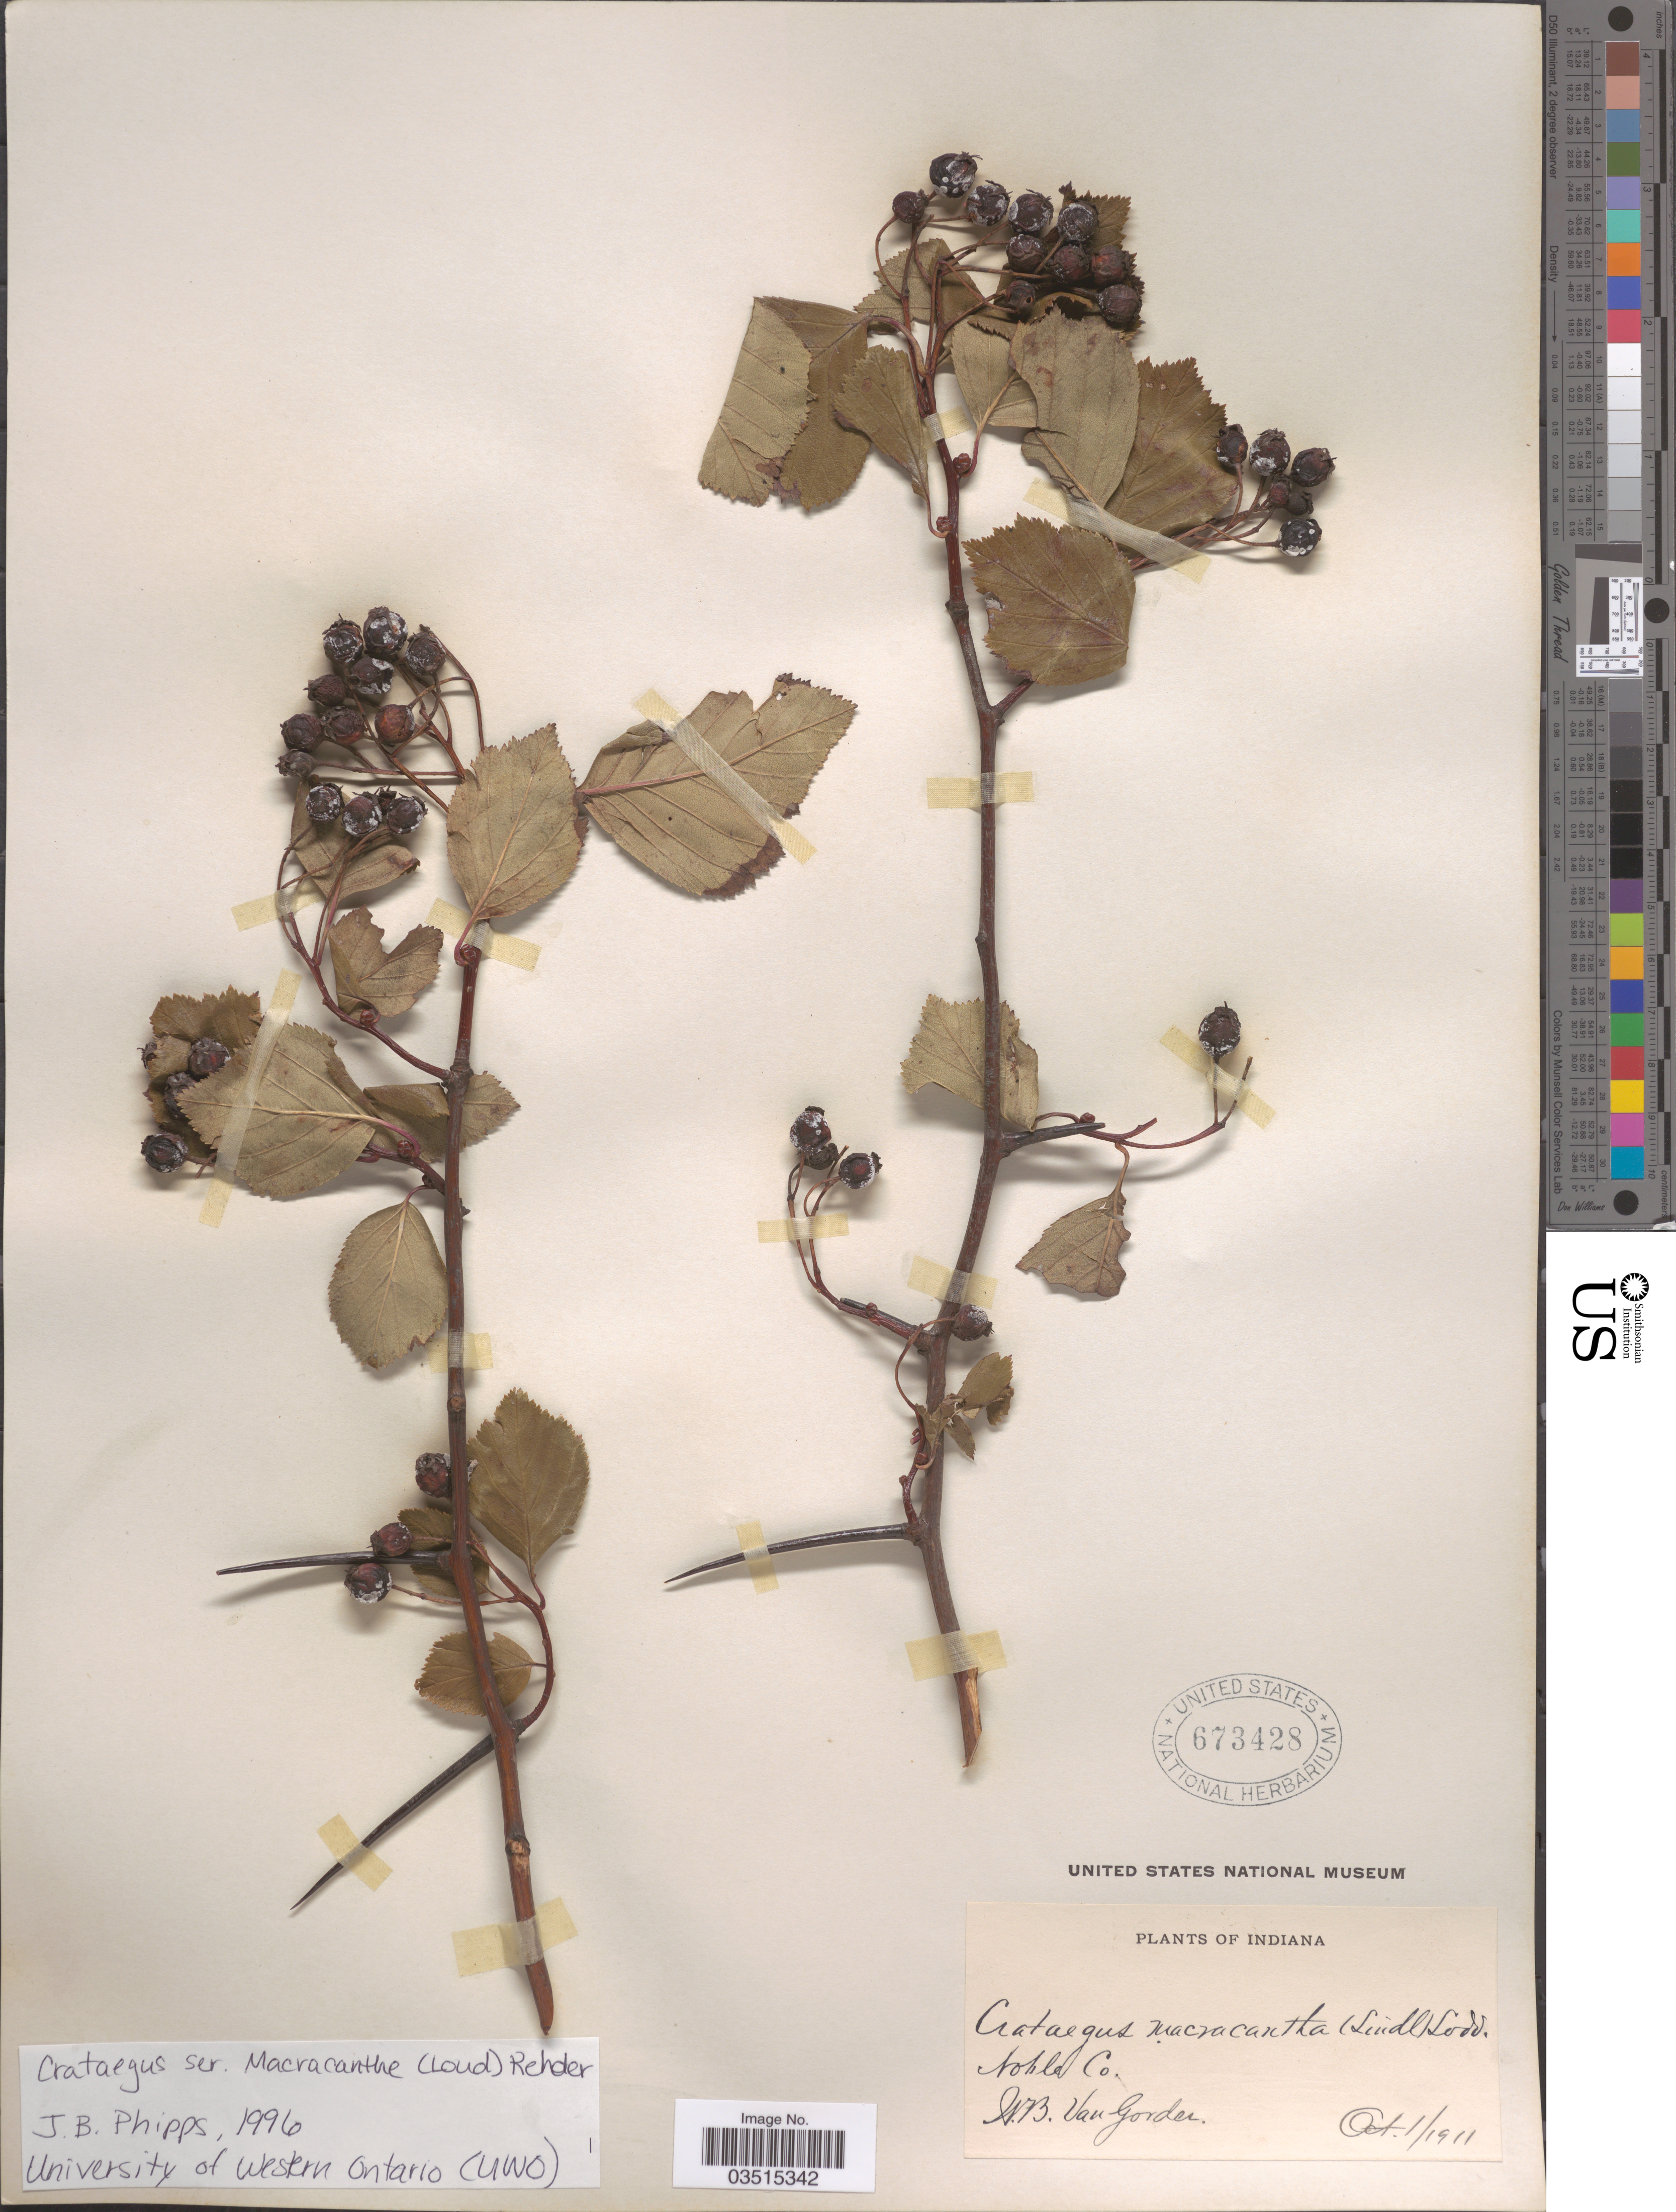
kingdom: Plantae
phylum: Tracheophyta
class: Magnoliopsida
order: Rosales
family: Rosaceae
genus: Crataegus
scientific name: Crataegus macracantha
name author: (Lindl.) Lodd. ex Loudon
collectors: W. Van Gorder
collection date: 1911-10-01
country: United States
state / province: Indiana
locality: Noble Co.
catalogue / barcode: US 673428